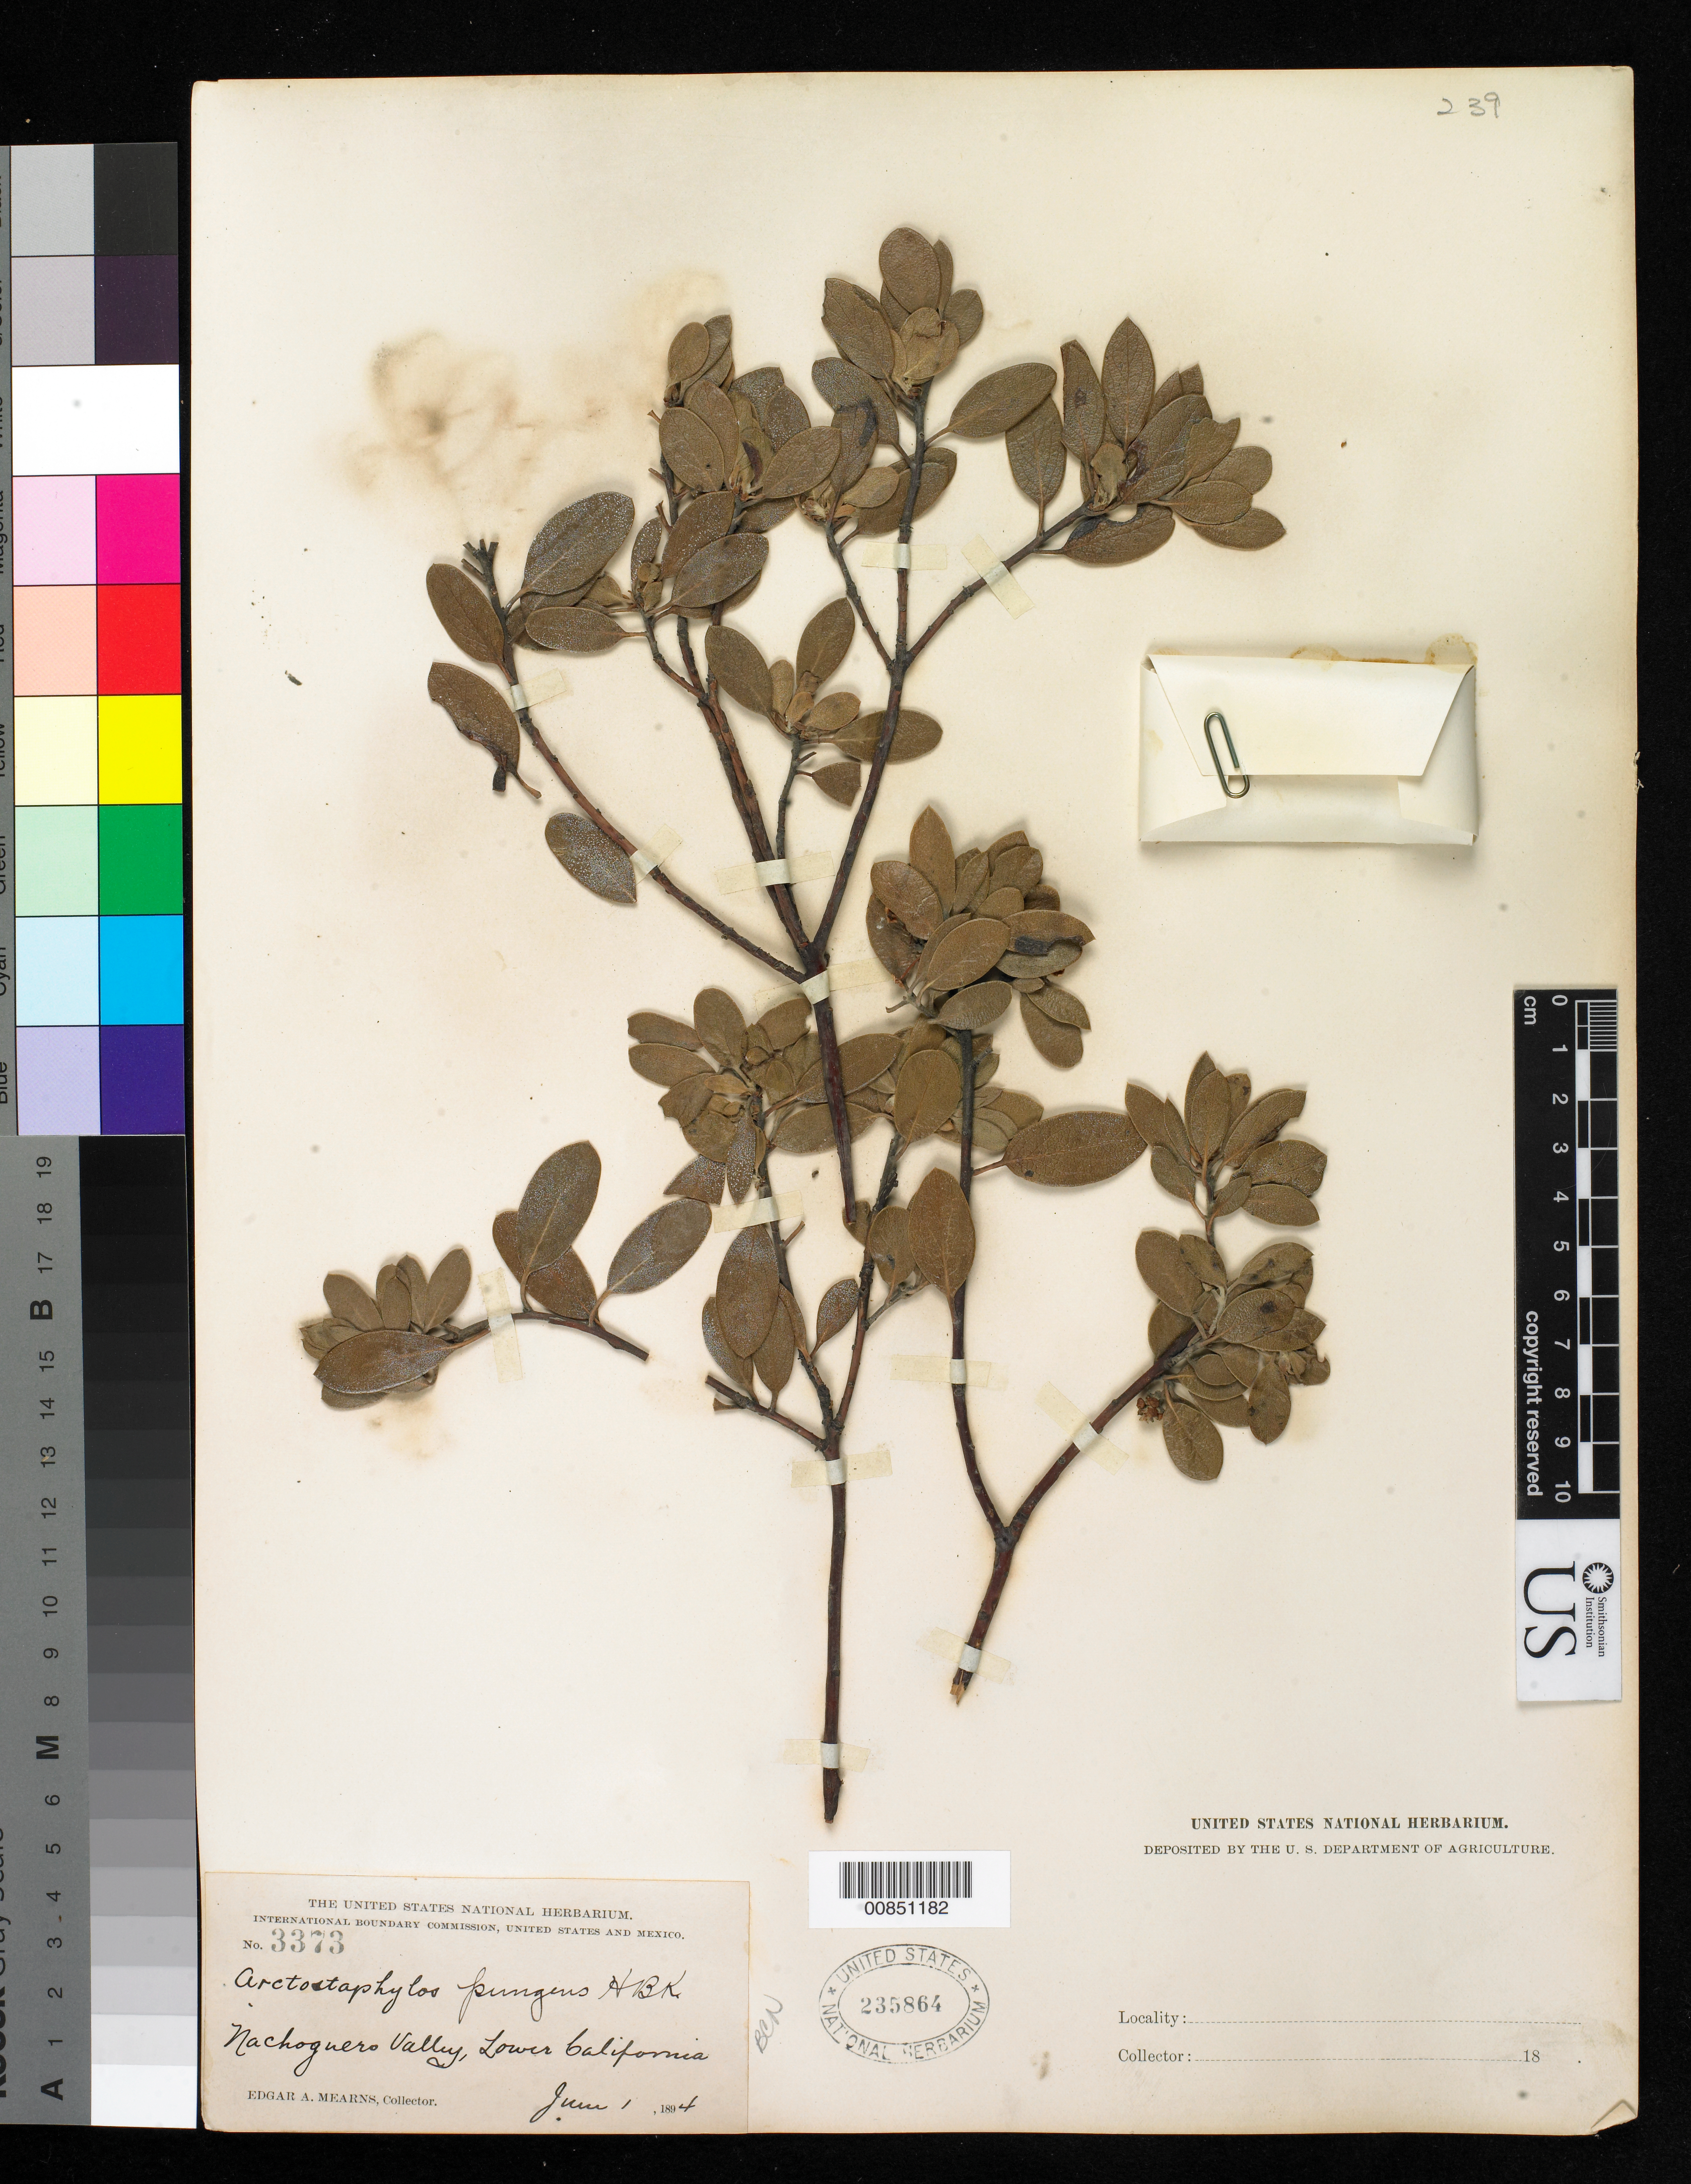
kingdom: Plantae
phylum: Tracheophyta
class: Magnoliopsida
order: Ericales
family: Ericaceae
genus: Arctostaphylos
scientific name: Arctostaphylos pungens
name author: Kunth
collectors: E. A. Mearns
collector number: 3373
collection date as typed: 01 Jun 1894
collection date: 1894-06-01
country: Mexico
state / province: Baja California Norte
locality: Nachoguero Valley, Baja California.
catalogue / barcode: US 235864